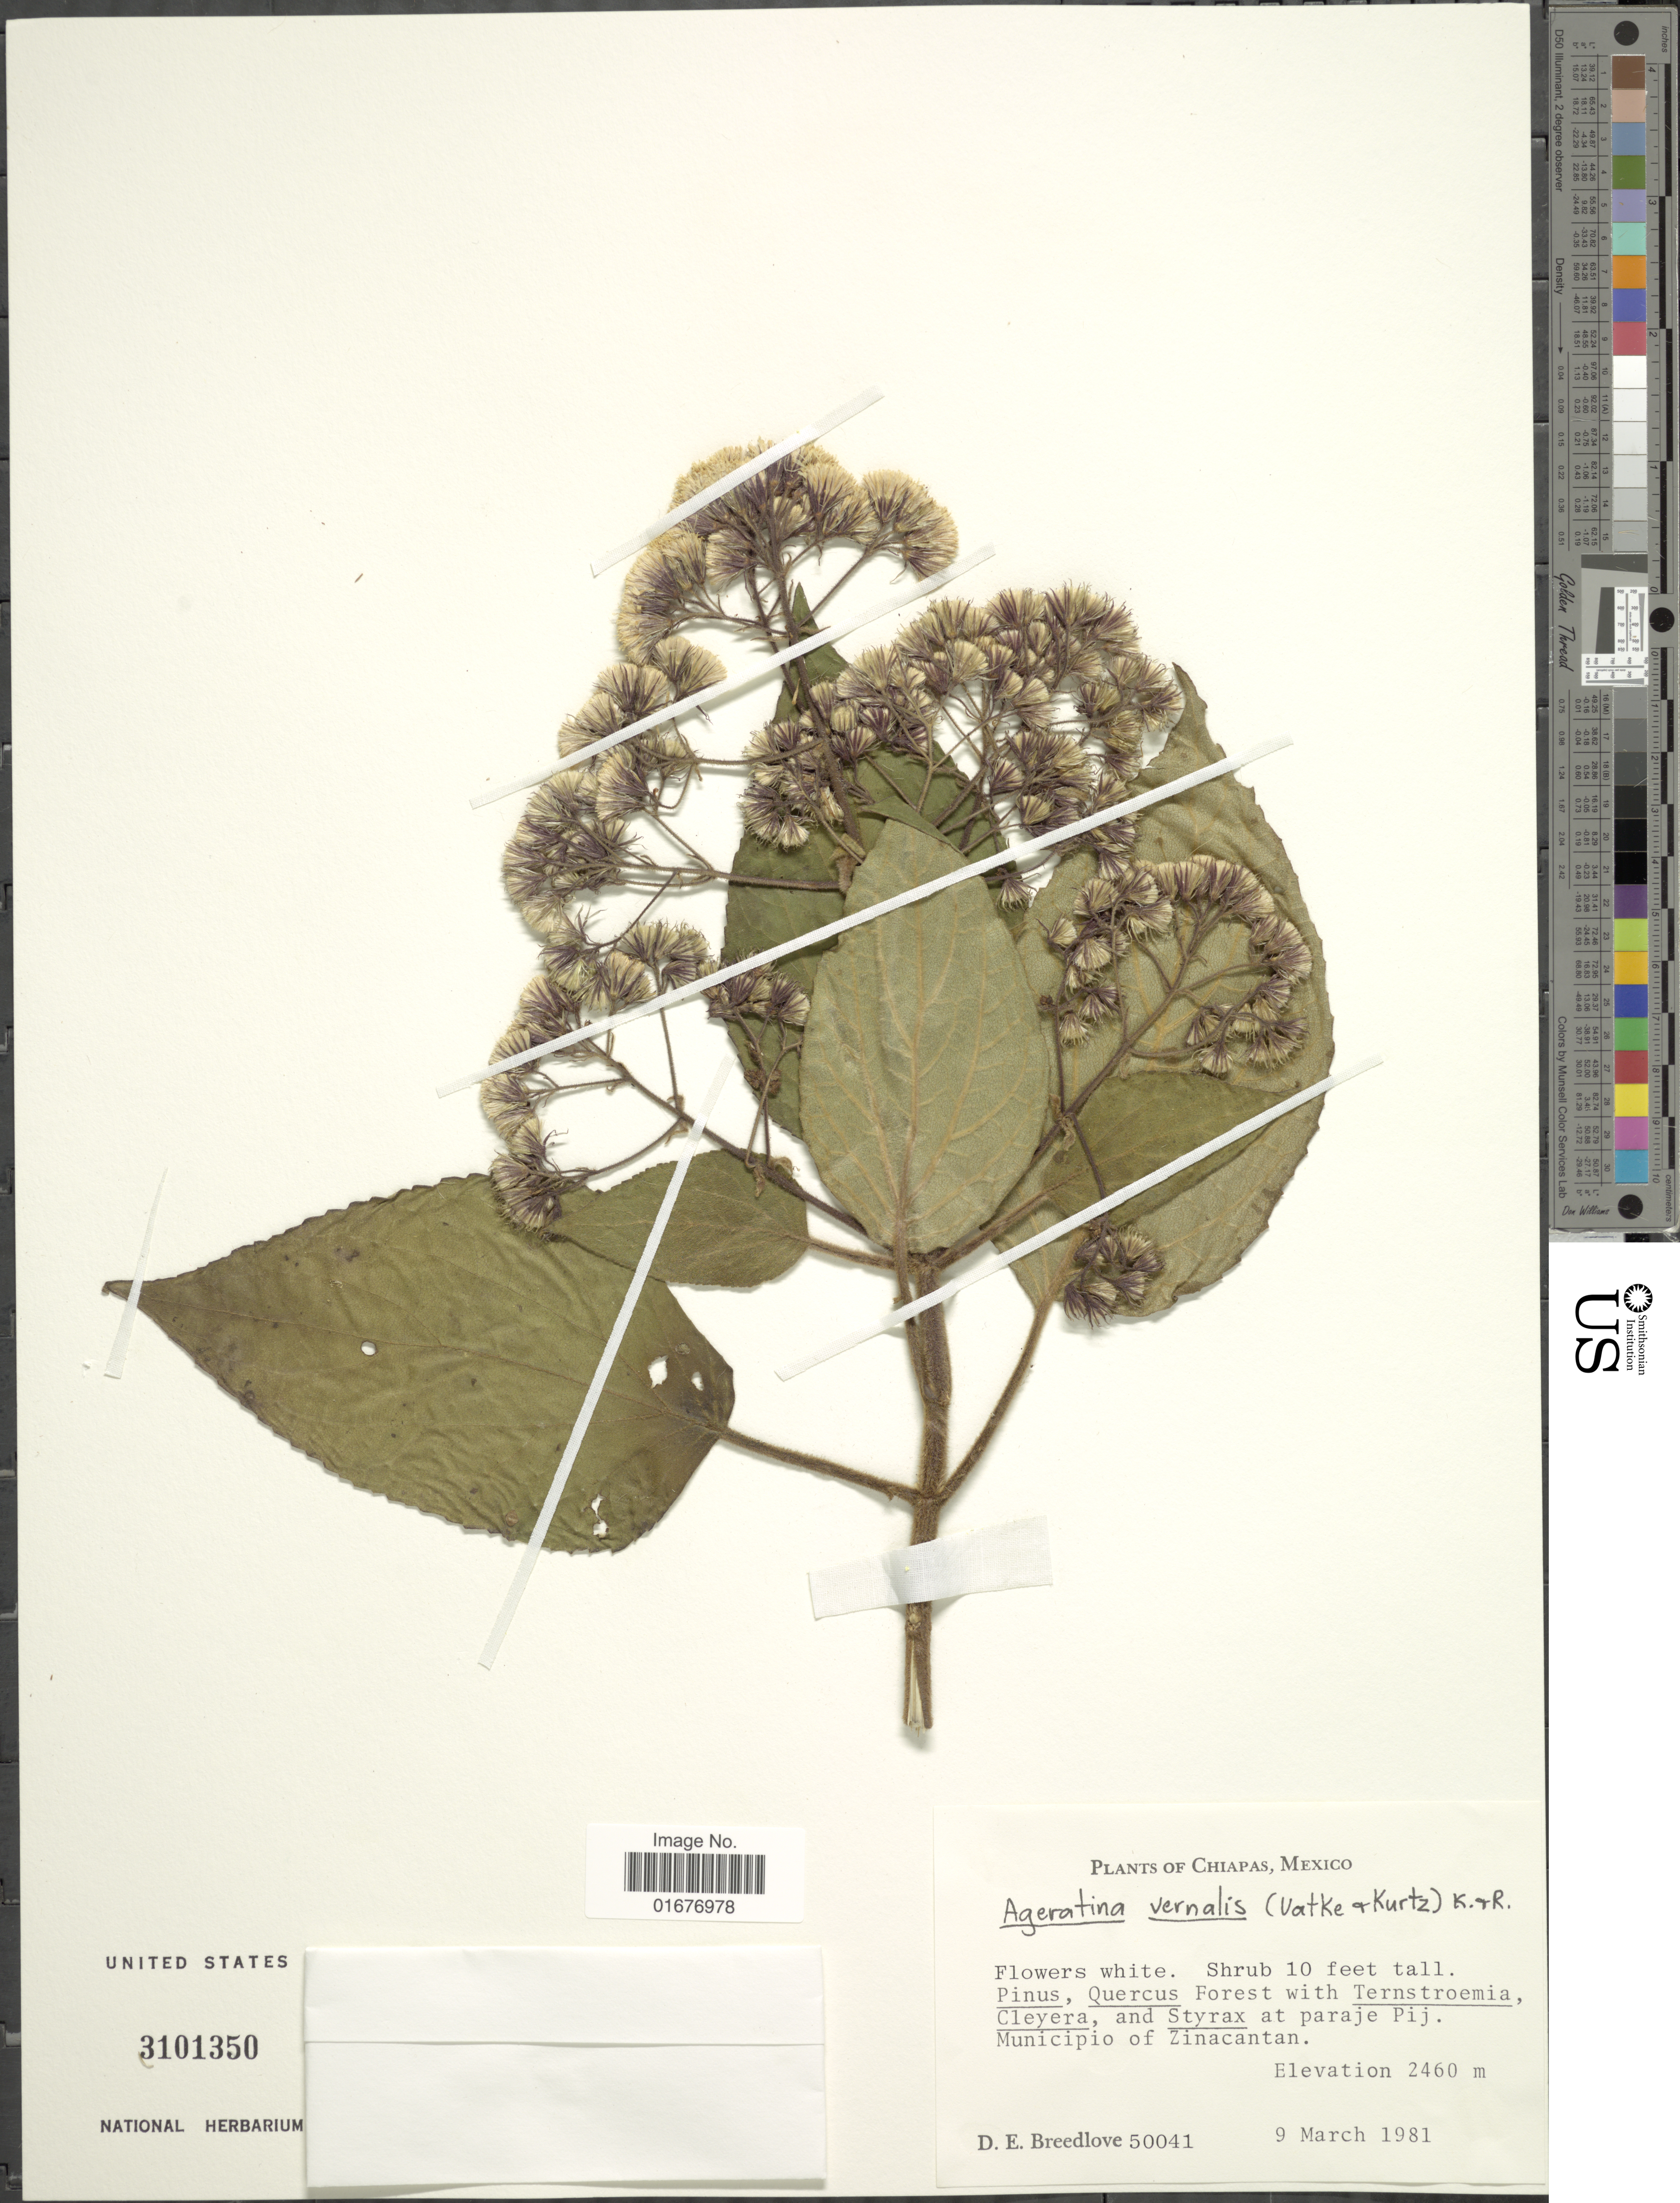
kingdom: Plantae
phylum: Tracheophyta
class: Magnoliopsida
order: Asterales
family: Asteraceae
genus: Ageratina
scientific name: Ageratina vernalis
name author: (Vatke & Kurtz) R.M. King & H. Rob.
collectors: D. E. Breedlove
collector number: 50041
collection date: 1981-04-09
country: Mexico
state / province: Chiapas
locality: At paraje Pij, Municipio of Zinacantan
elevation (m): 2460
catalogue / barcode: US 3101350